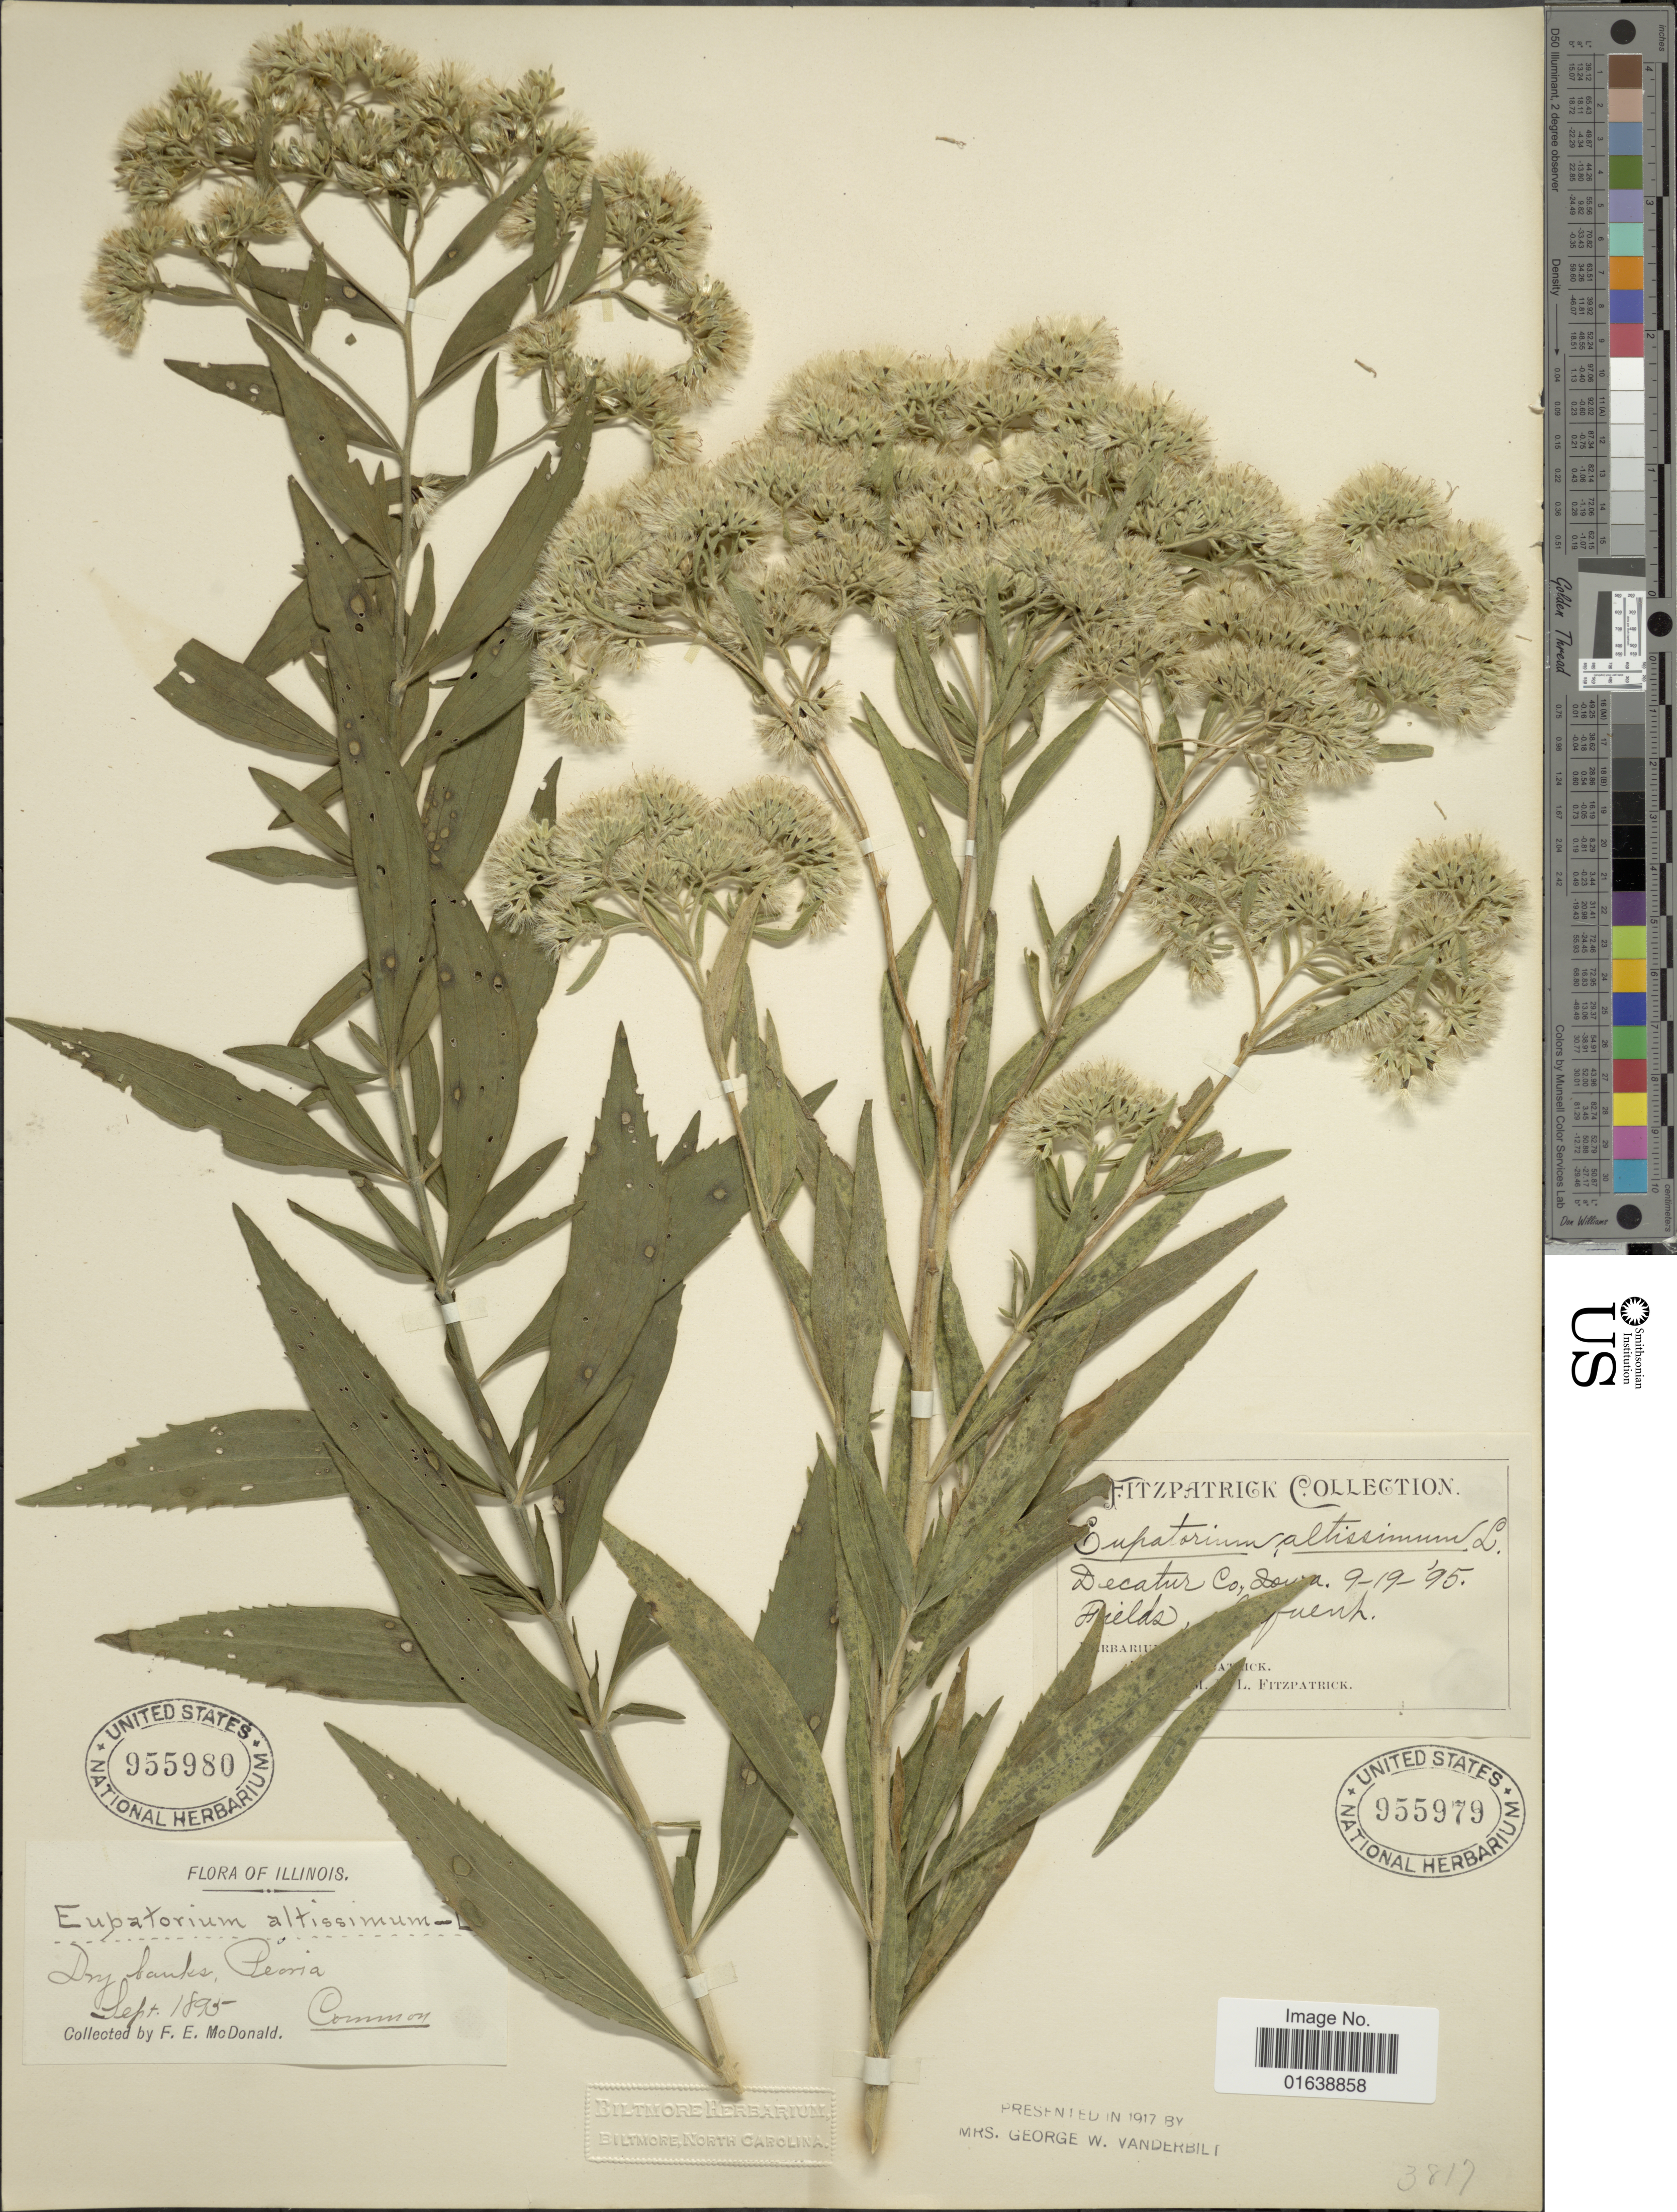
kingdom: Plantae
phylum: Tracheophyta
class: Magnoliopsida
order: Asterales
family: Asteraceae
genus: Eupatorium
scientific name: Eupatorium altissimum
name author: L.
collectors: F. E. McDonald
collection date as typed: Transcribed d/m/y: 19/9/95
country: United States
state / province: Iowa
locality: Decatur Co.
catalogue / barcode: US 955979-2